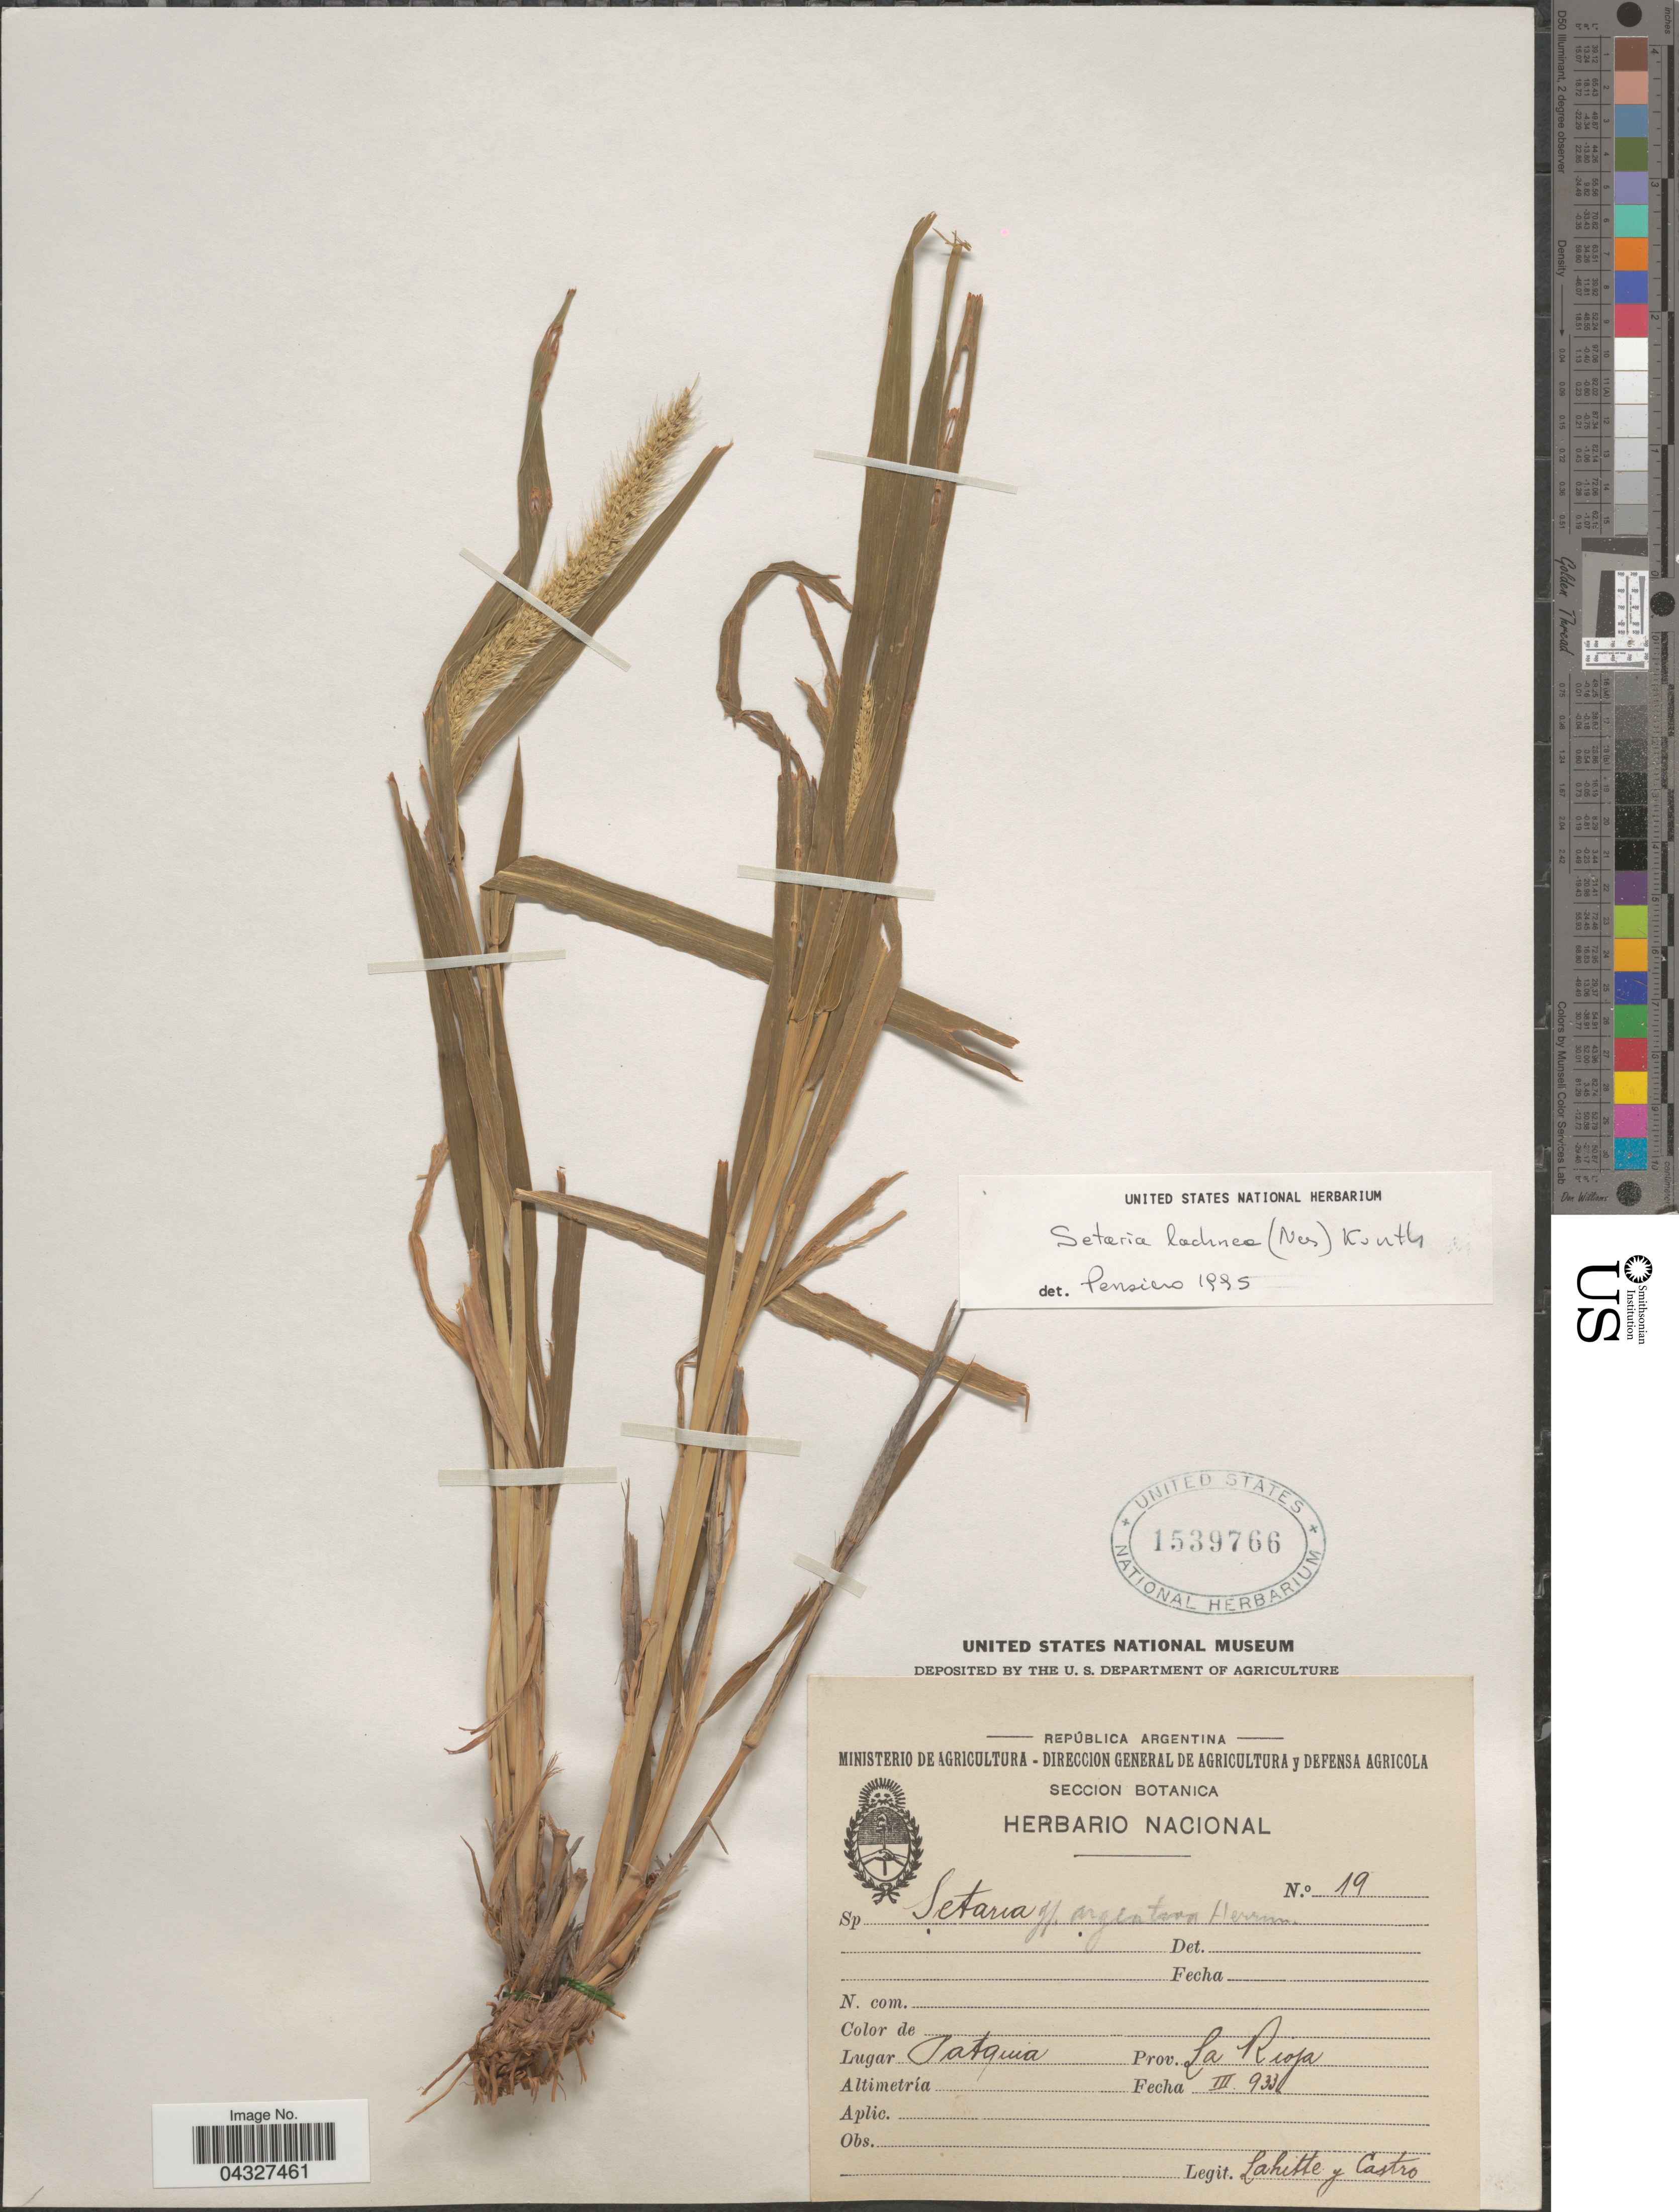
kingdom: Plantae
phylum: Tracheophyta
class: Liliopsida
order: Poales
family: Poaceae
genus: Setaria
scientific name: Setaria lachnea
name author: (Nees) Kunth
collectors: -. Lahitte & -. Castro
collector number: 19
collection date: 1933-03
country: Argentina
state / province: La Rioja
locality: Patquia.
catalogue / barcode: US 1539766